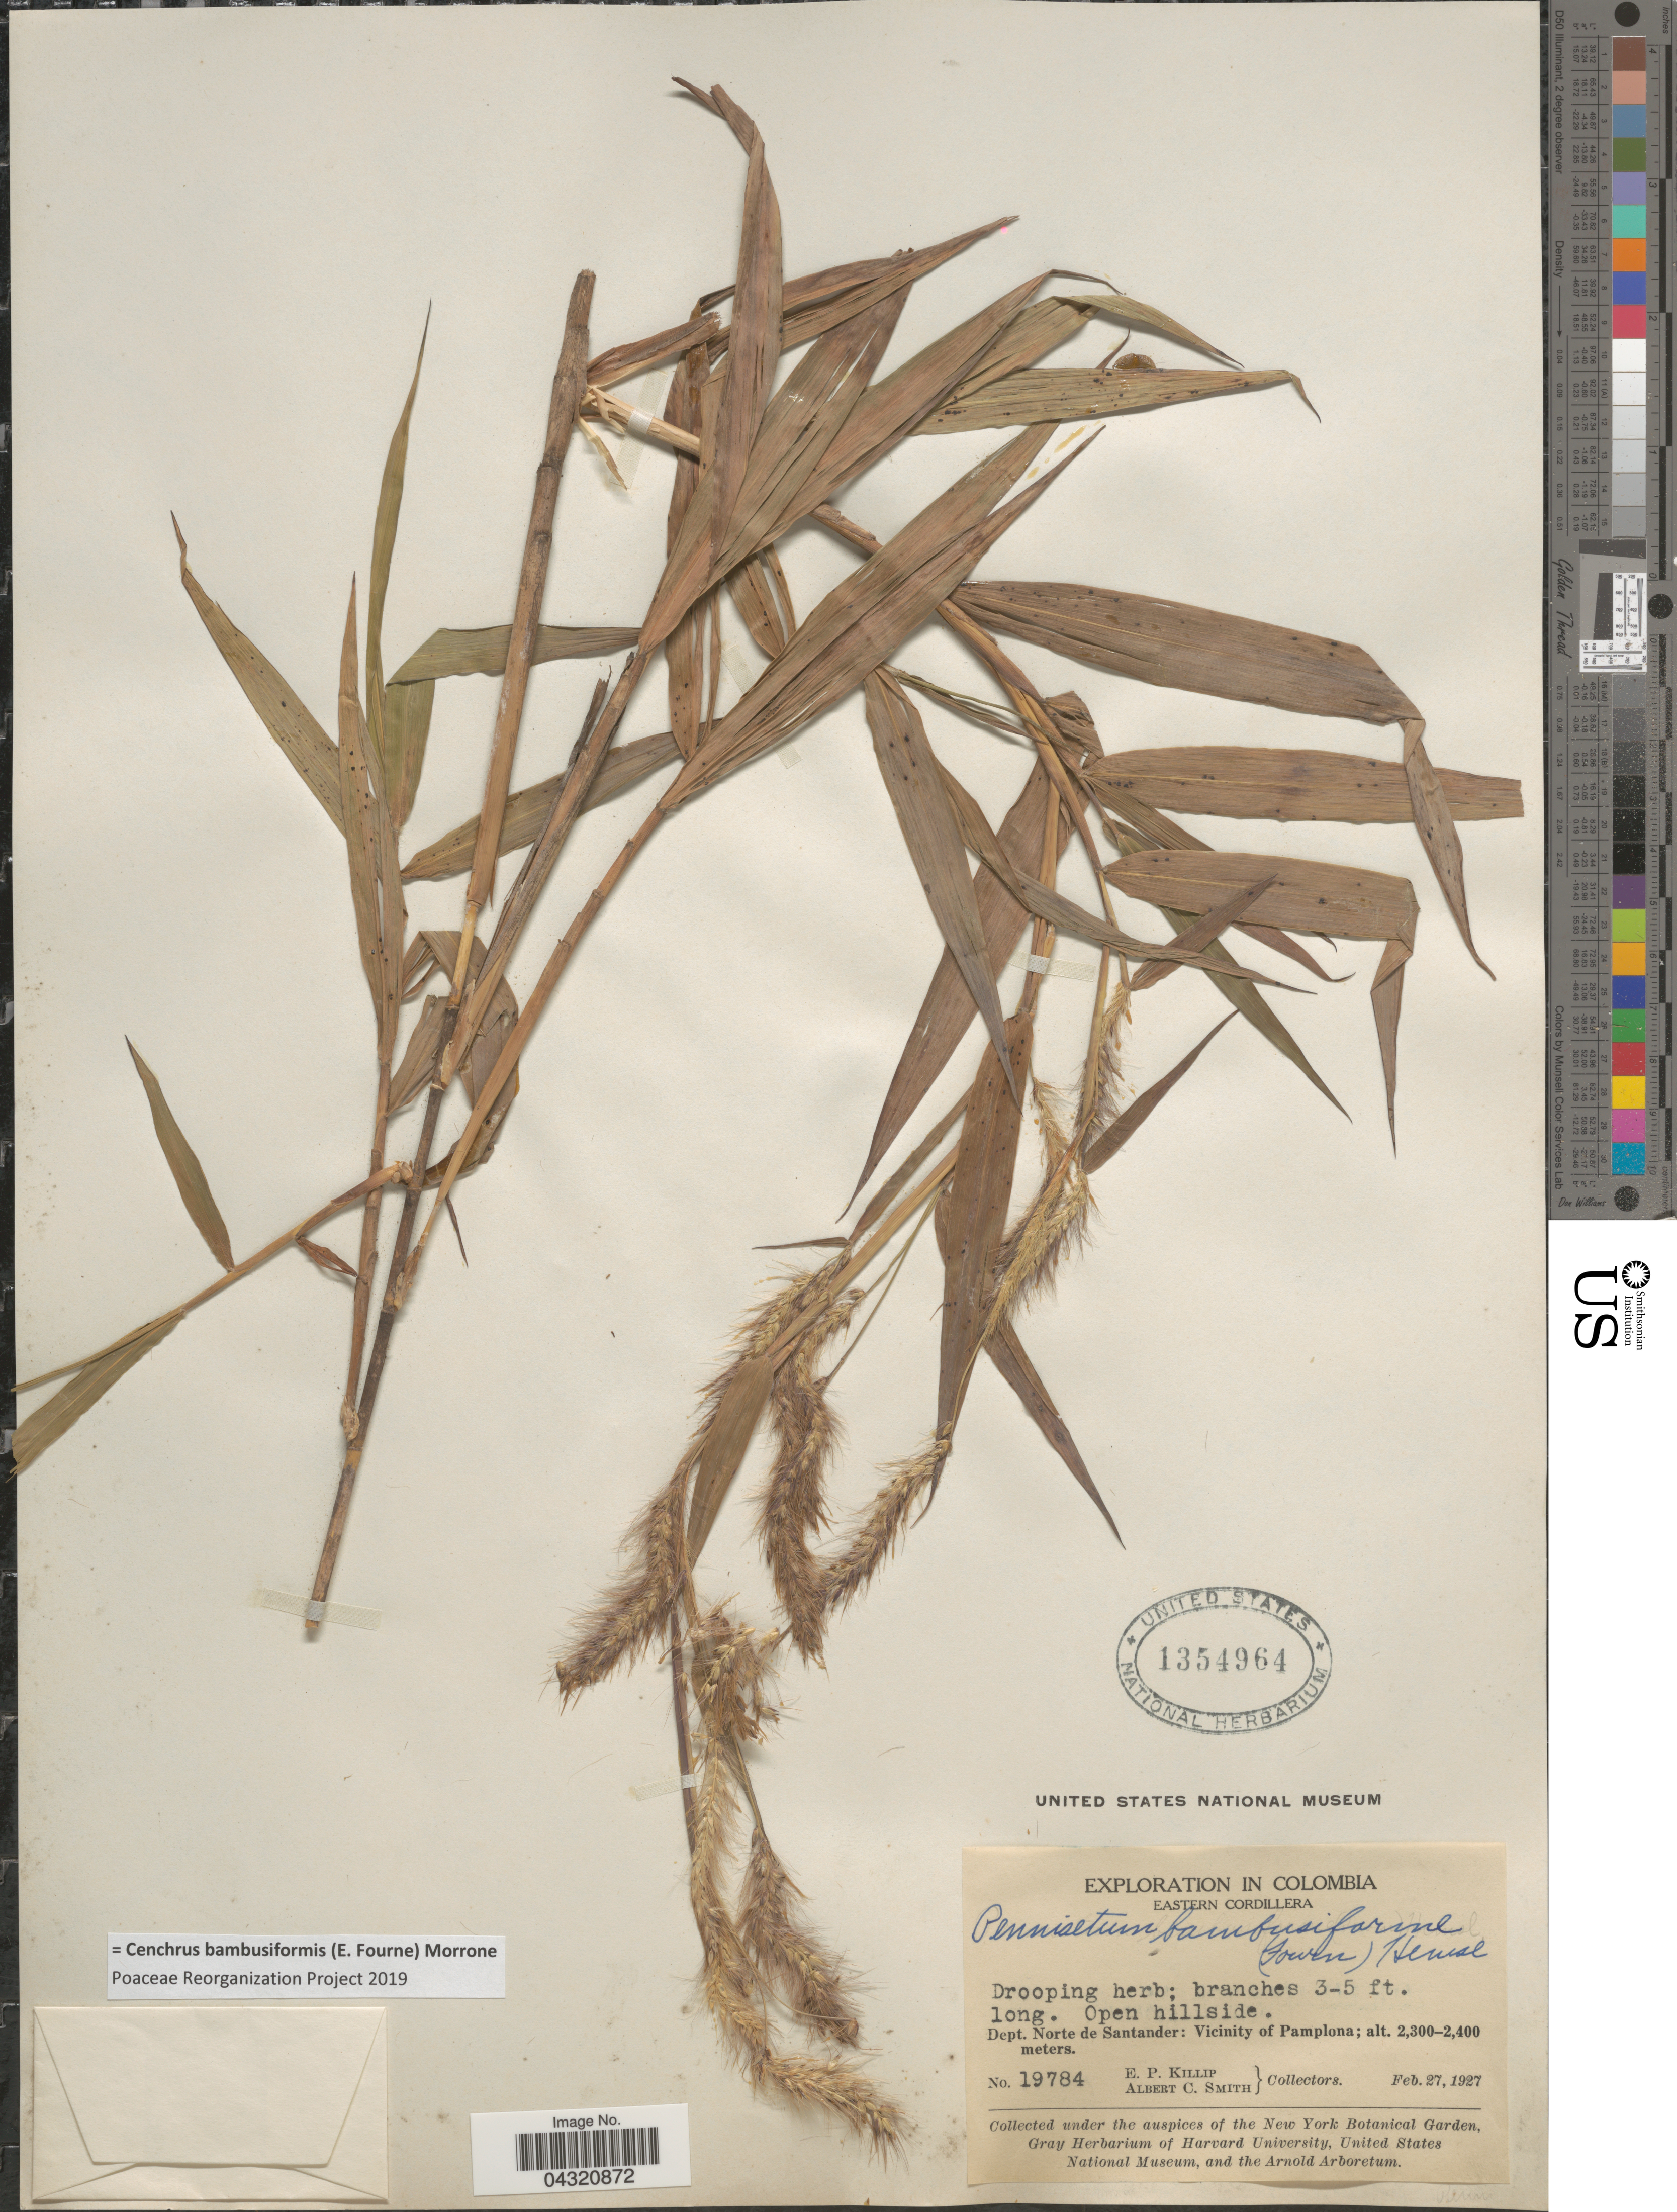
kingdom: Plantae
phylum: Tracheophyta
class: Liliopsida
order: Poales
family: Poaceae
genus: Cenchrus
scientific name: Cenchrus bambusiformis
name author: (E. Fourn.) Morrone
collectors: E. P. Killip & A. C. Smith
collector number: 19784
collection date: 1927-02-27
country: Colombia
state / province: Norte de Santander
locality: Exploration in Colombia. Eastern Cordillera. Dept. Norte de Santander: Vicinity of Pamplona.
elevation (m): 2300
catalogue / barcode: US 1354964